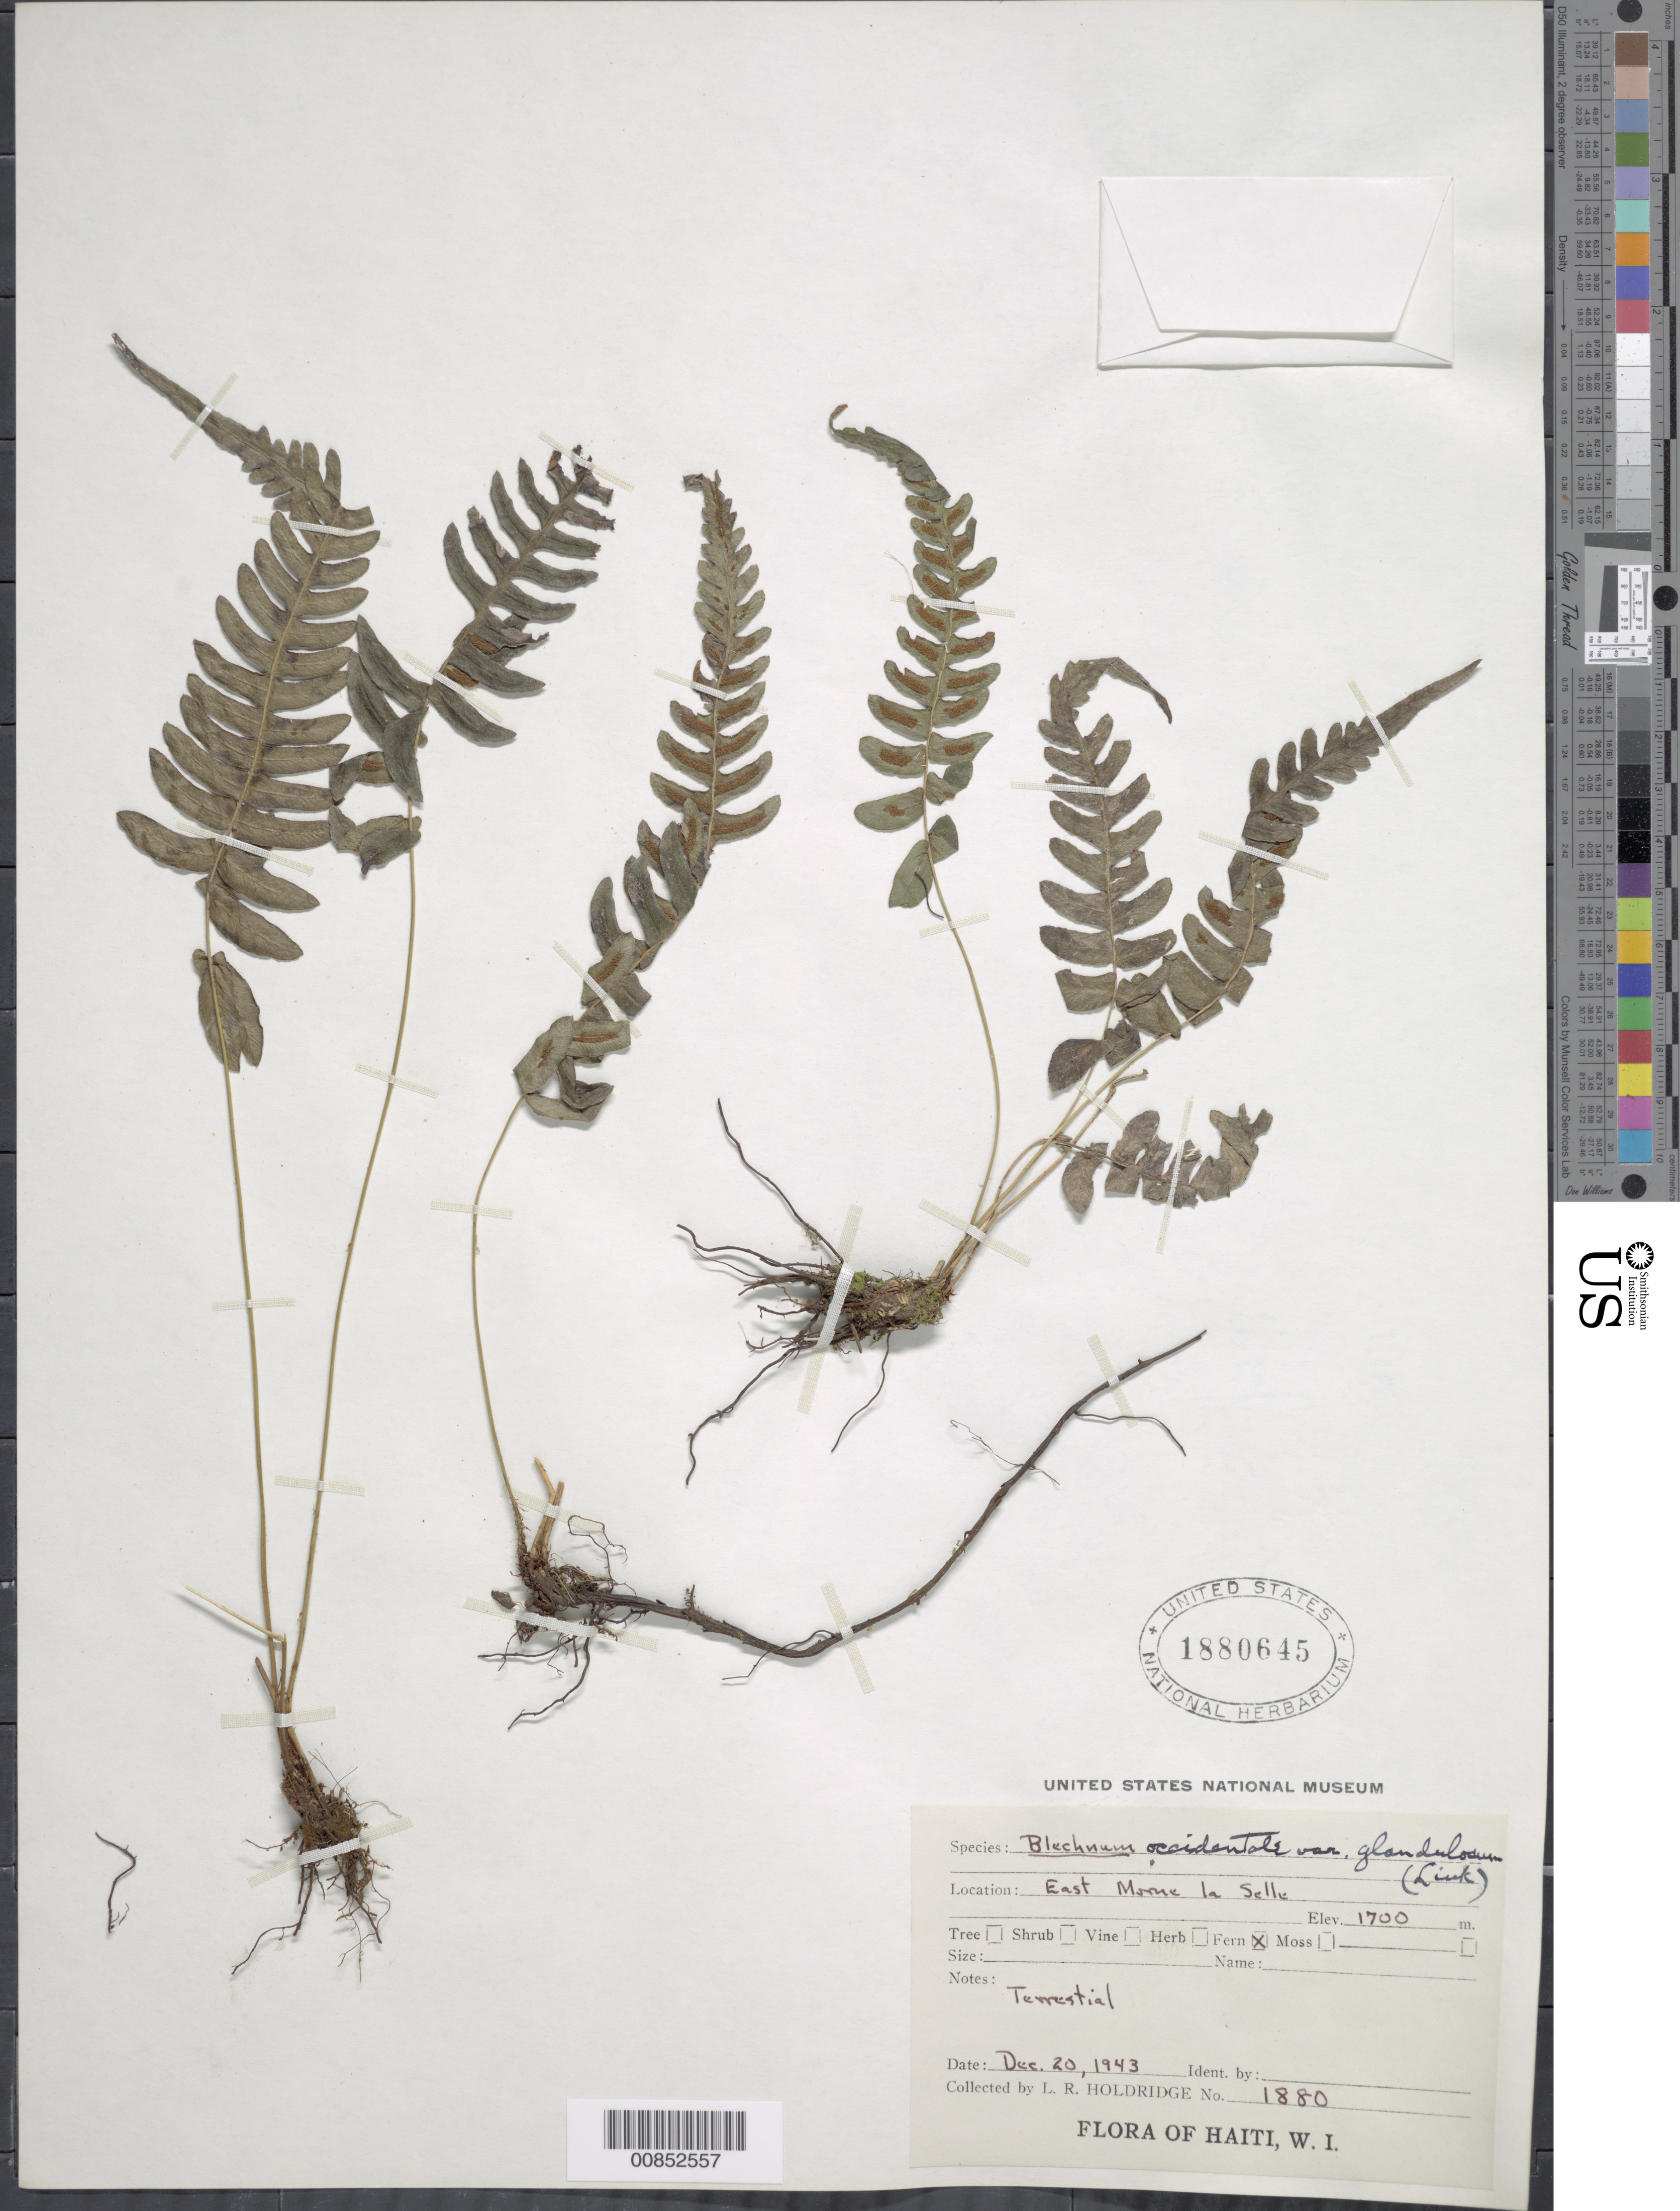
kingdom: Plantae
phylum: Tracheophyta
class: Polypodiopsida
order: Polypodiales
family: Blechnaceae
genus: Blechnum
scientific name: Blechnum glandulosum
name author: Link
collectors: L. Holdridge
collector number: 1880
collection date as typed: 20 Dec 1943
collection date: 1943-12-20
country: Haiti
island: Hispaniola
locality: East Morne la Selle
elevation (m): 1700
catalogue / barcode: US 1880645